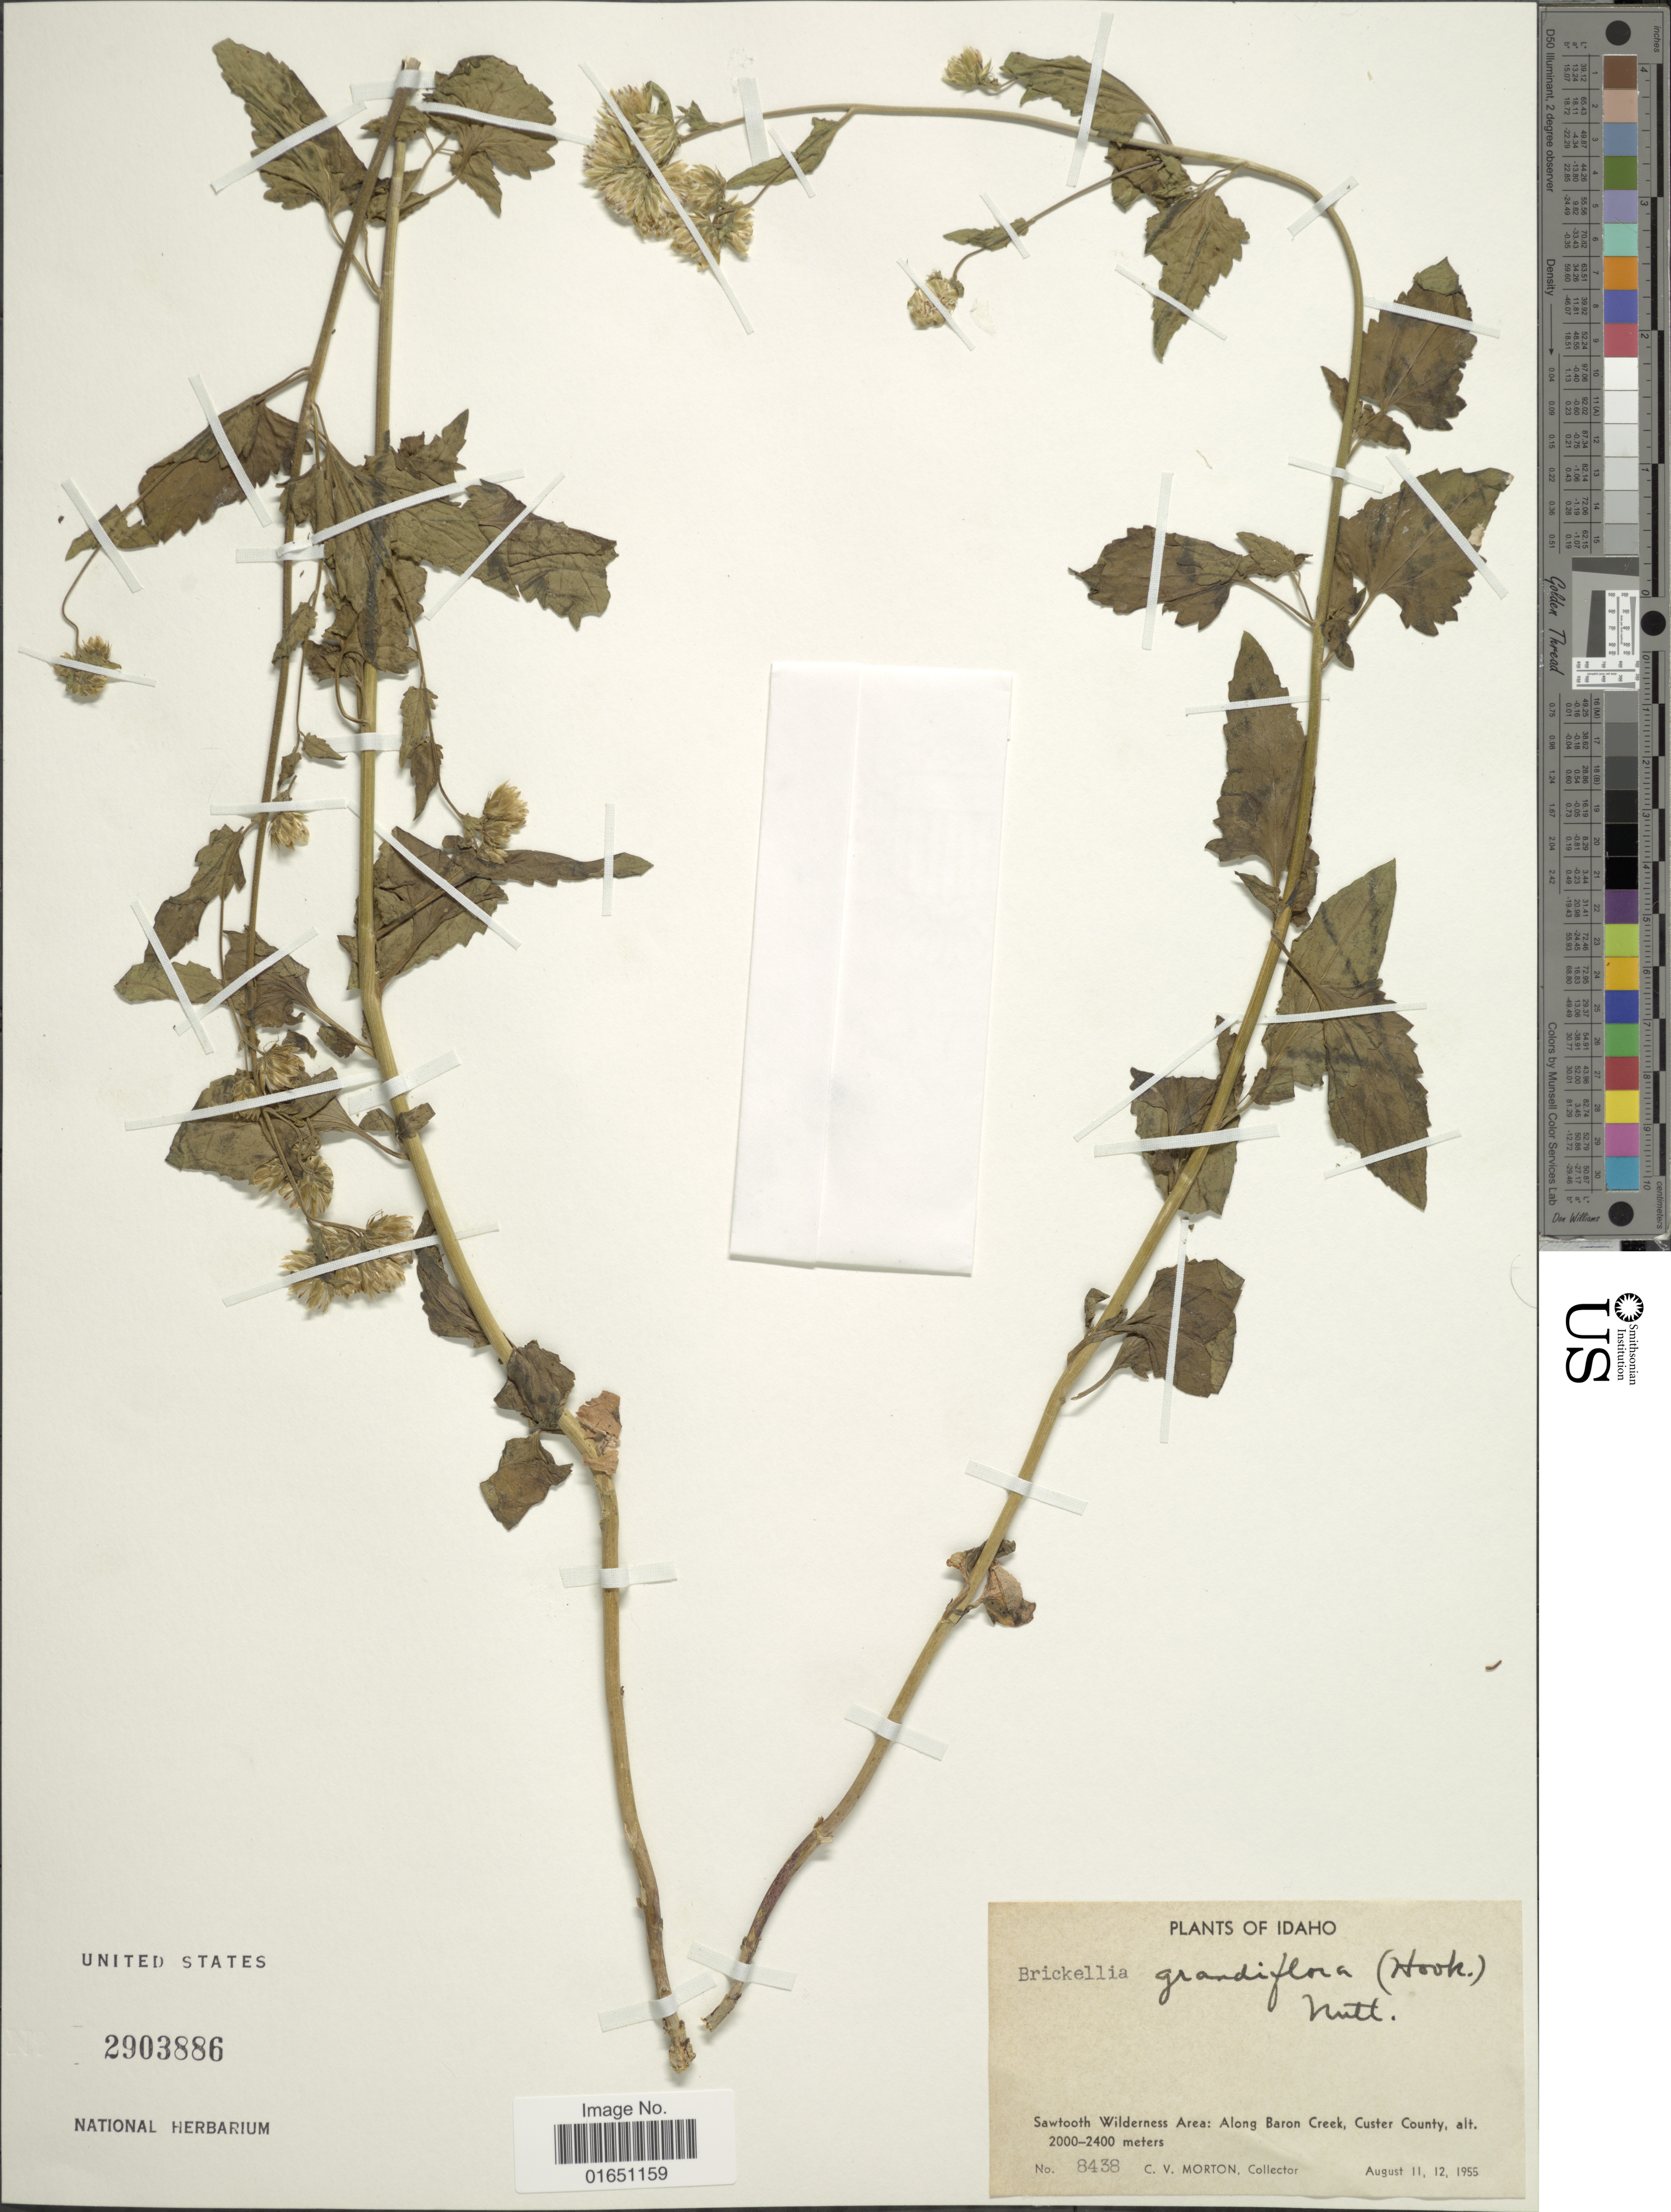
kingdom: Plantae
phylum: Tracheophyta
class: Magnoliopsida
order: Asterales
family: Asteraceae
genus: Brickellia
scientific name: Brickellia grandiflora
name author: (Hook.) Nutt.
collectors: C. V. Morton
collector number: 8438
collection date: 1955-08-11/1955-08-12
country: United States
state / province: Idaho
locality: Sawtooth Wilderness Area: Along Baron Creek, Custer County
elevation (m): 2000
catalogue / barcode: US 2903886